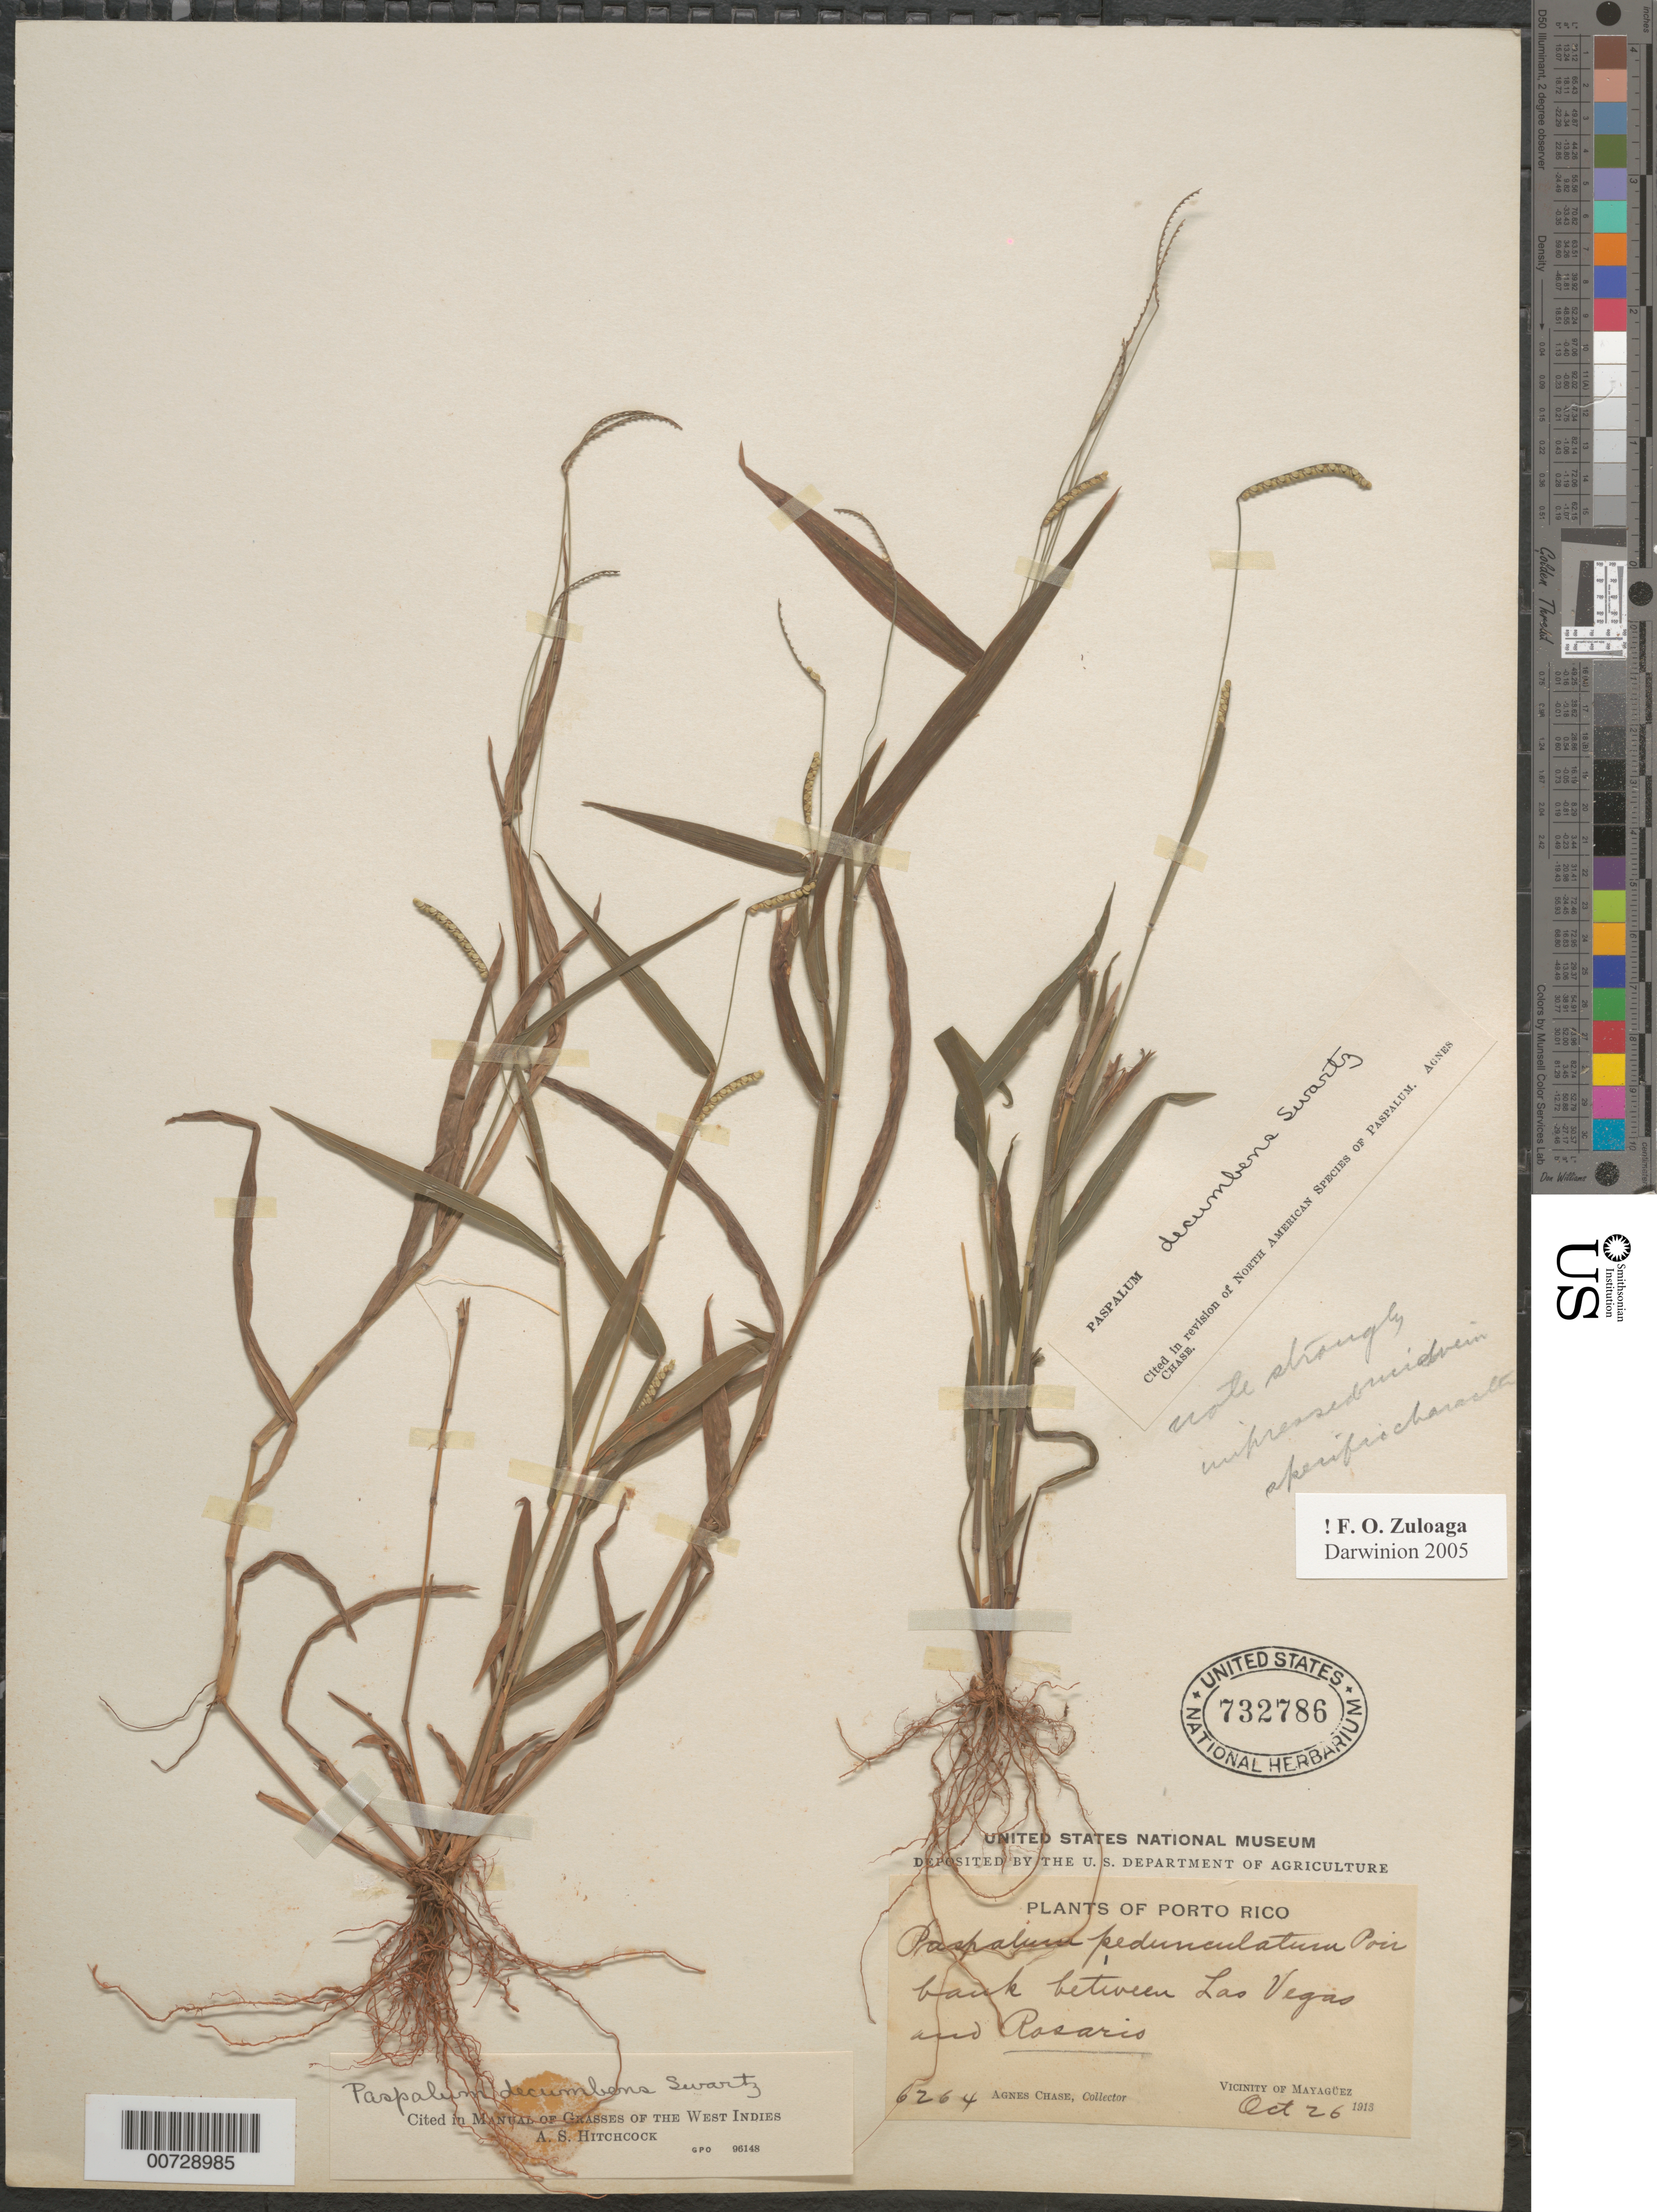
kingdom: Plantae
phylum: Tracheophyta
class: Liliopsida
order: Poales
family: Poaceae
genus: Paspalum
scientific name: Paspalum decumbens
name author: Sw.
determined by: Chase, [M.] Agnes, (US)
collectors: A. Chase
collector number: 6264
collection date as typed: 26 Oct 1913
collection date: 1913-10-26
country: Puerto Rico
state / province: Mayagüez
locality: Las Vegas and Rosario, btw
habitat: Bank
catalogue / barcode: US 732786